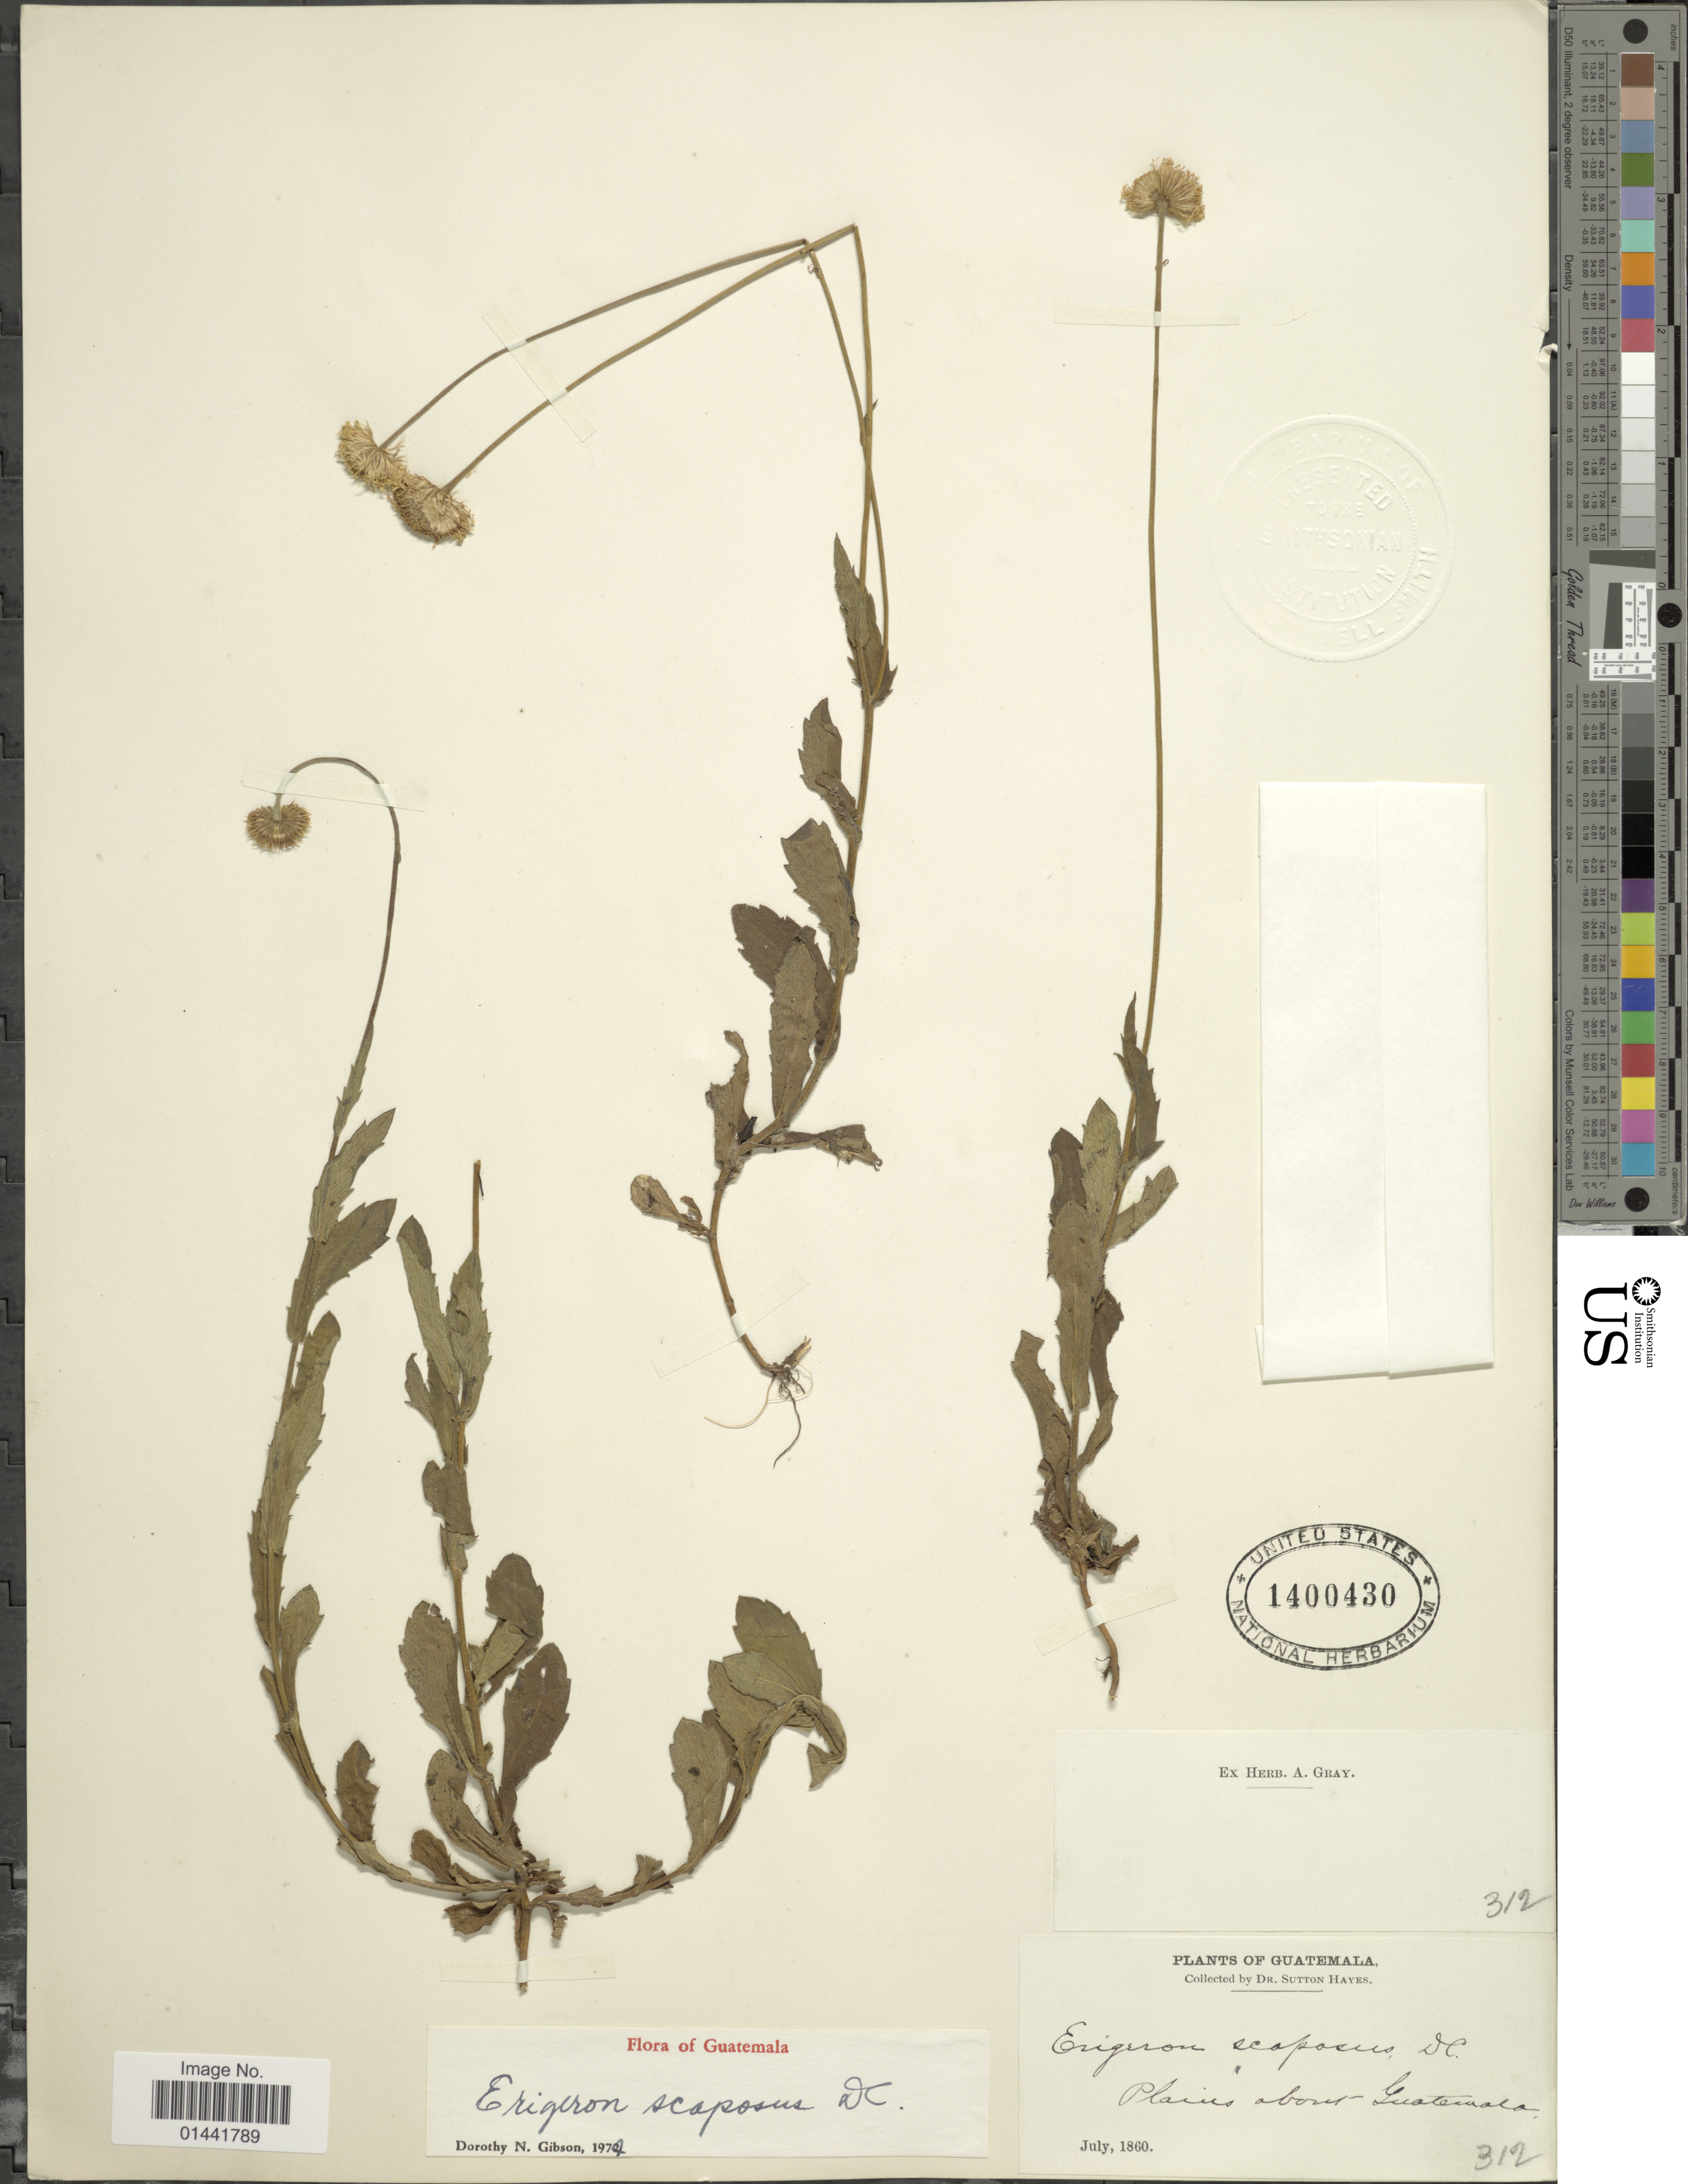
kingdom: Plantae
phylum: Tracheophyta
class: Magnoliopsida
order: Asterales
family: Asteraceae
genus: Erigeron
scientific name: Erigeron scaposus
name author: DC.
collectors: S. Hayes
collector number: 312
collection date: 1860-07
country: Guatemala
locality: Plains about Guatemala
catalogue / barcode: US 1400430